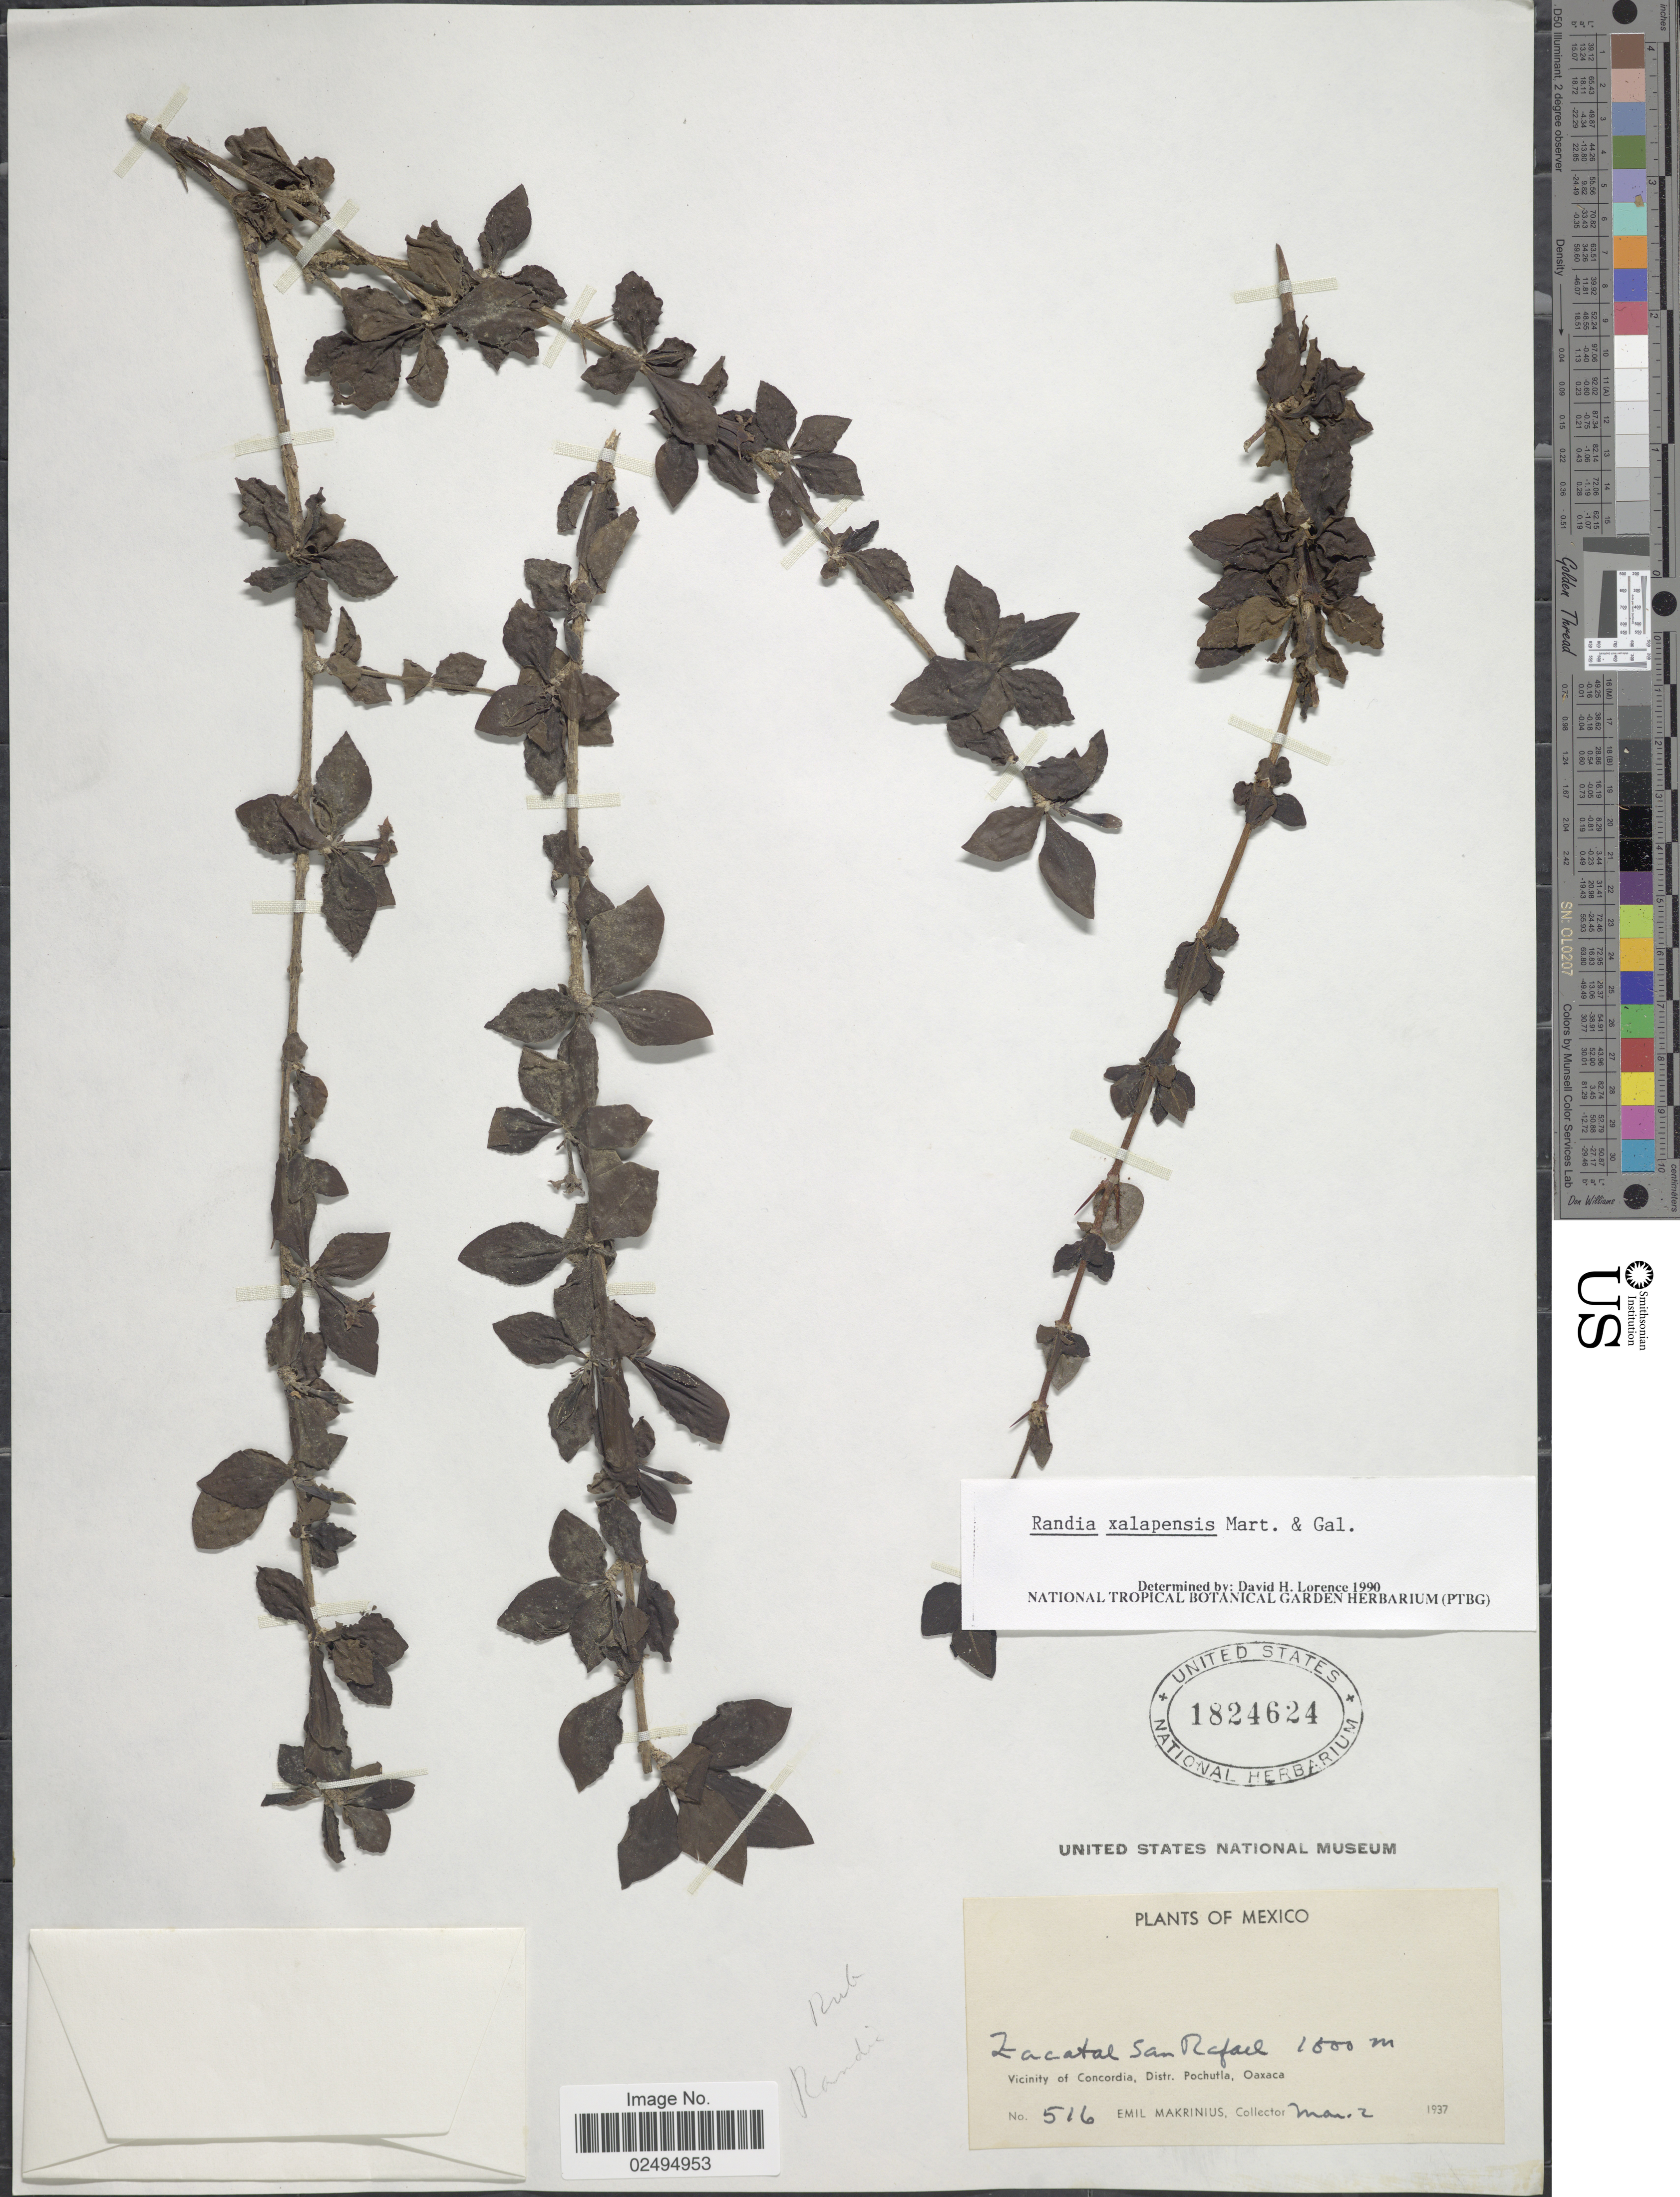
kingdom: Plantae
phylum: Tracheophyta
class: Magnoliopsida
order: Gentianales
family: Rubiaceae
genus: Randia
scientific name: Randia xalapensis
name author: M. Martens & Galeotti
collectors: E. Makrinius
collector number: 516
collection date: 1937-03-02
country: Mexico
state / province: Oaxaca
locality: Zacatal San Rafael, vicinity of Concordia, Distr. Pochutla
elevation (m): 1000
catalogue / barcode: US 1824624